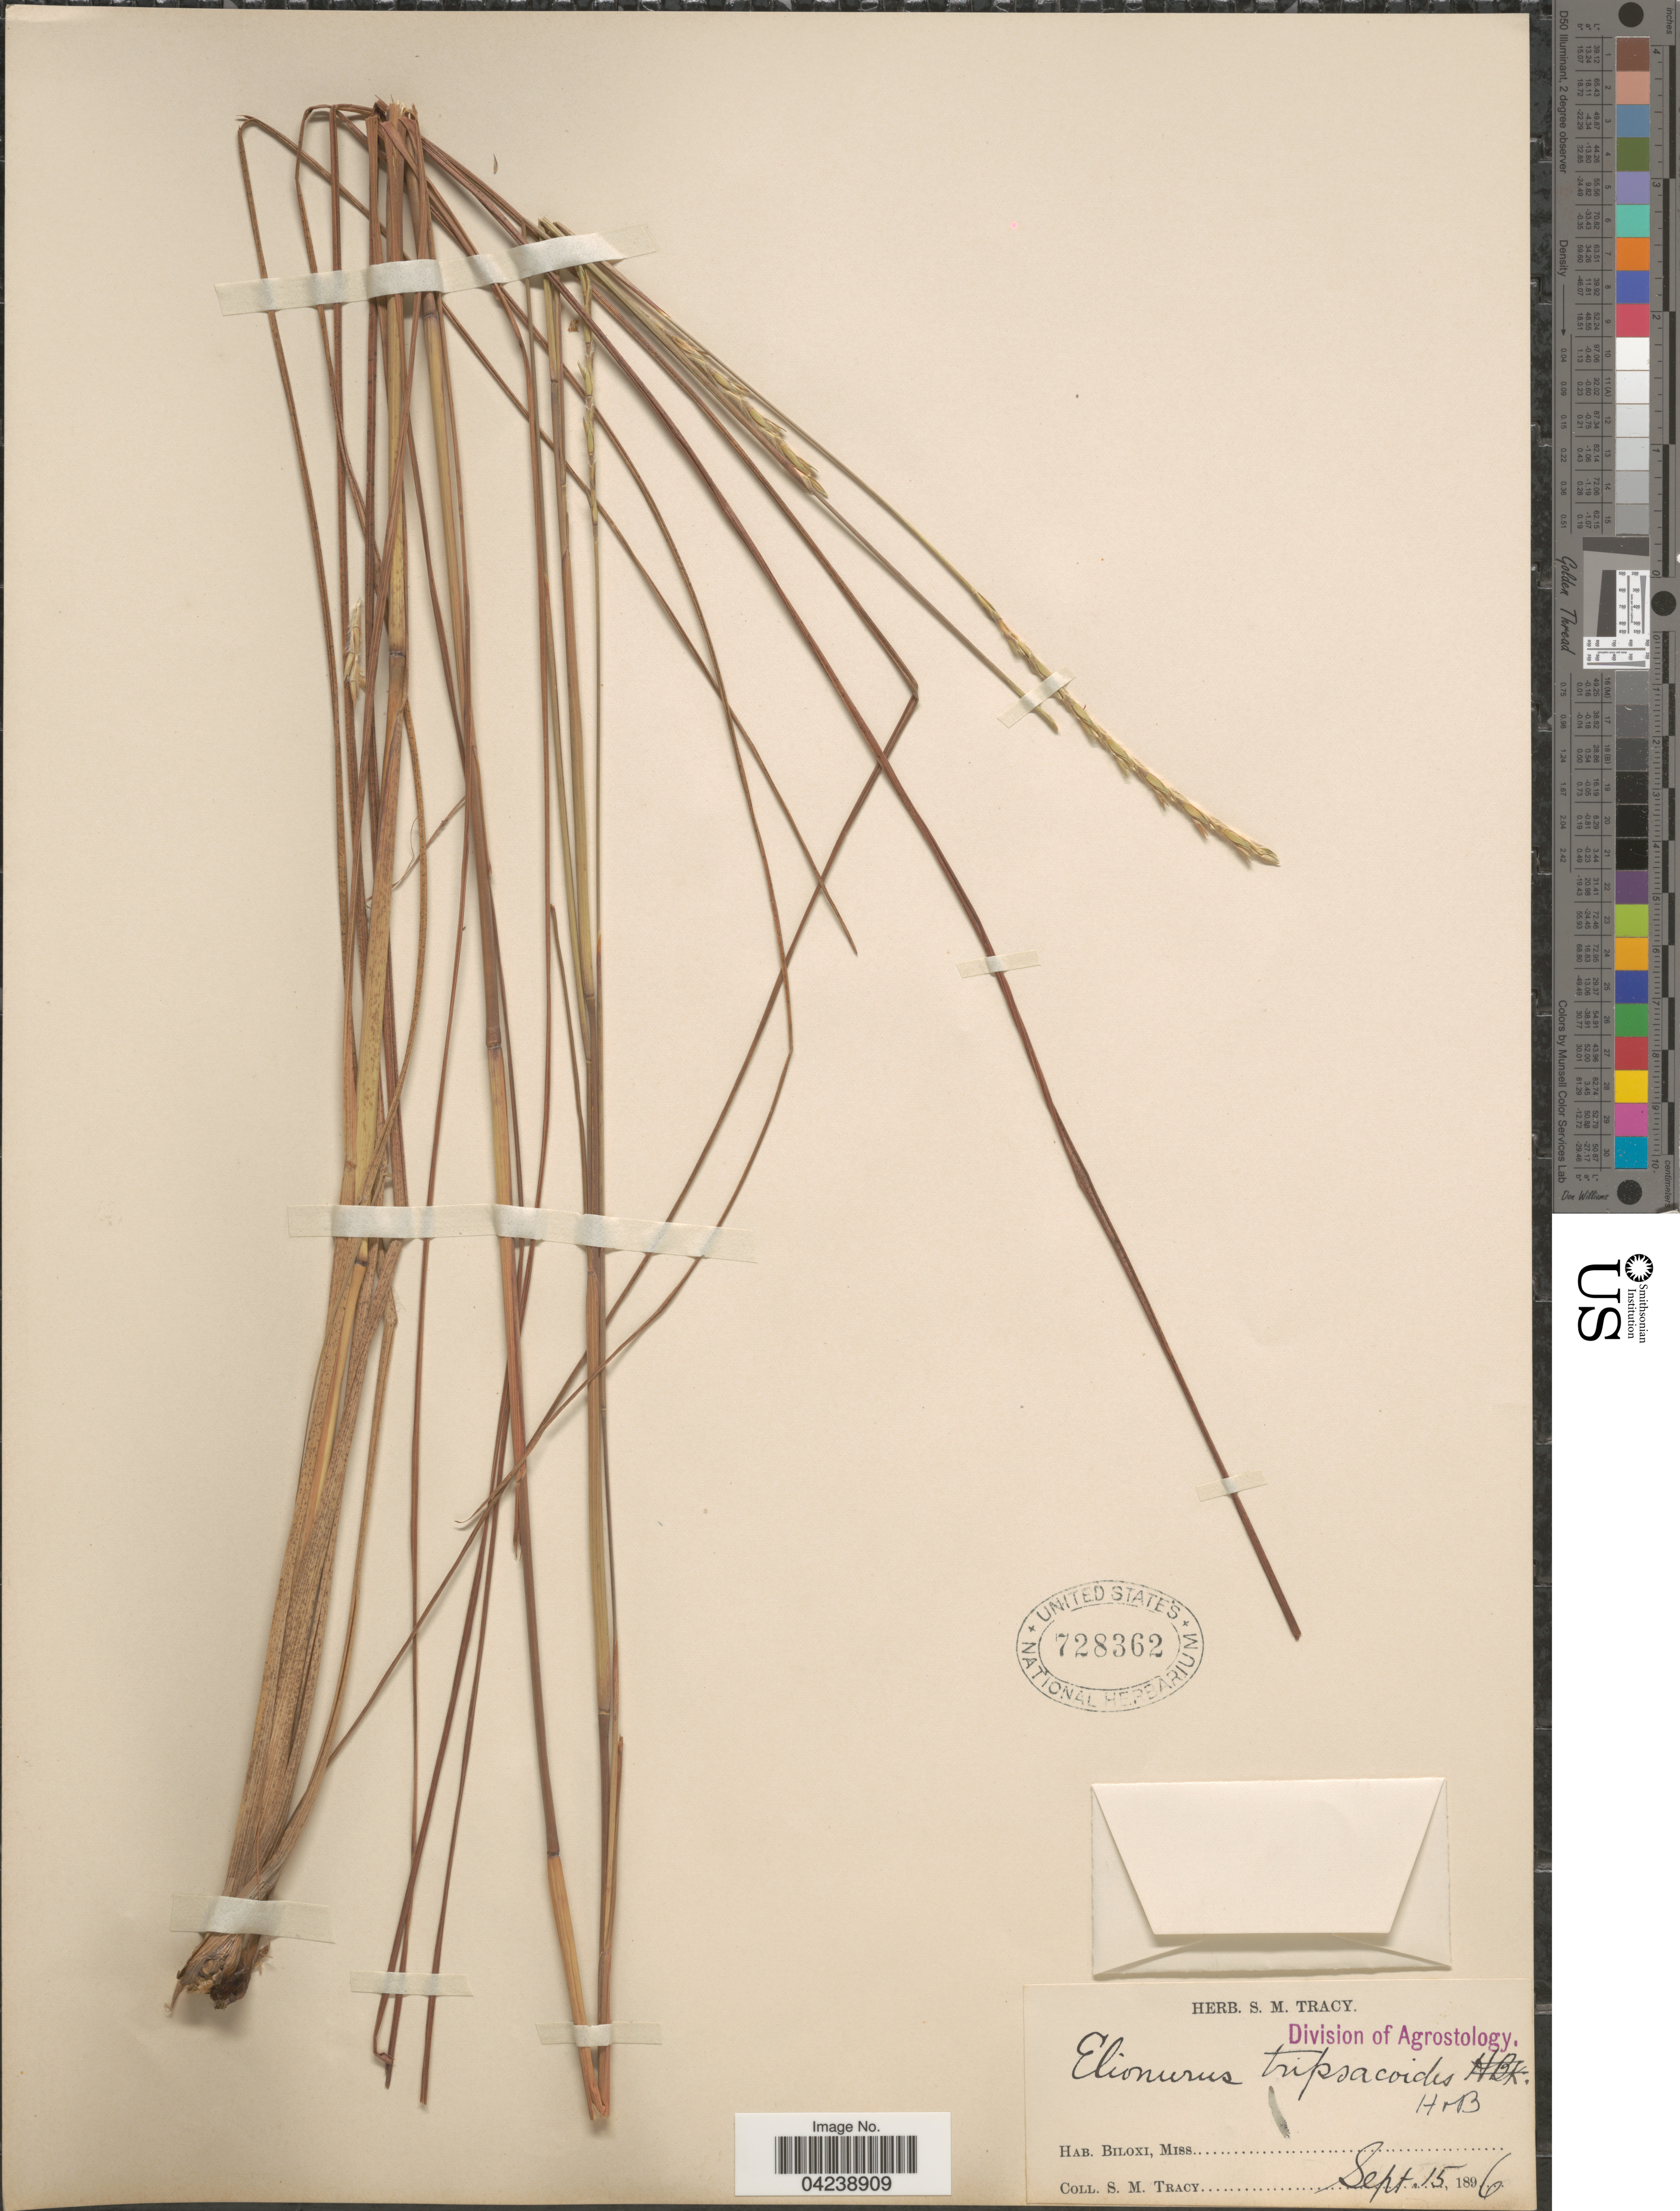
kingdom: Plantae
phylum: Tracheophyta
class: Liliopsida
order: Poales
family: Poaceae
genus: Elionurus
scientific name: Elionurus tripsacoides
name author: Humb. & Bonpl. ex Willd.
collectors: S. M. Tracy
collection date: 1896-09-15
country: United States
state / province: Mississippi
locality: Biloxi.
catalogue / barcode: US 728362